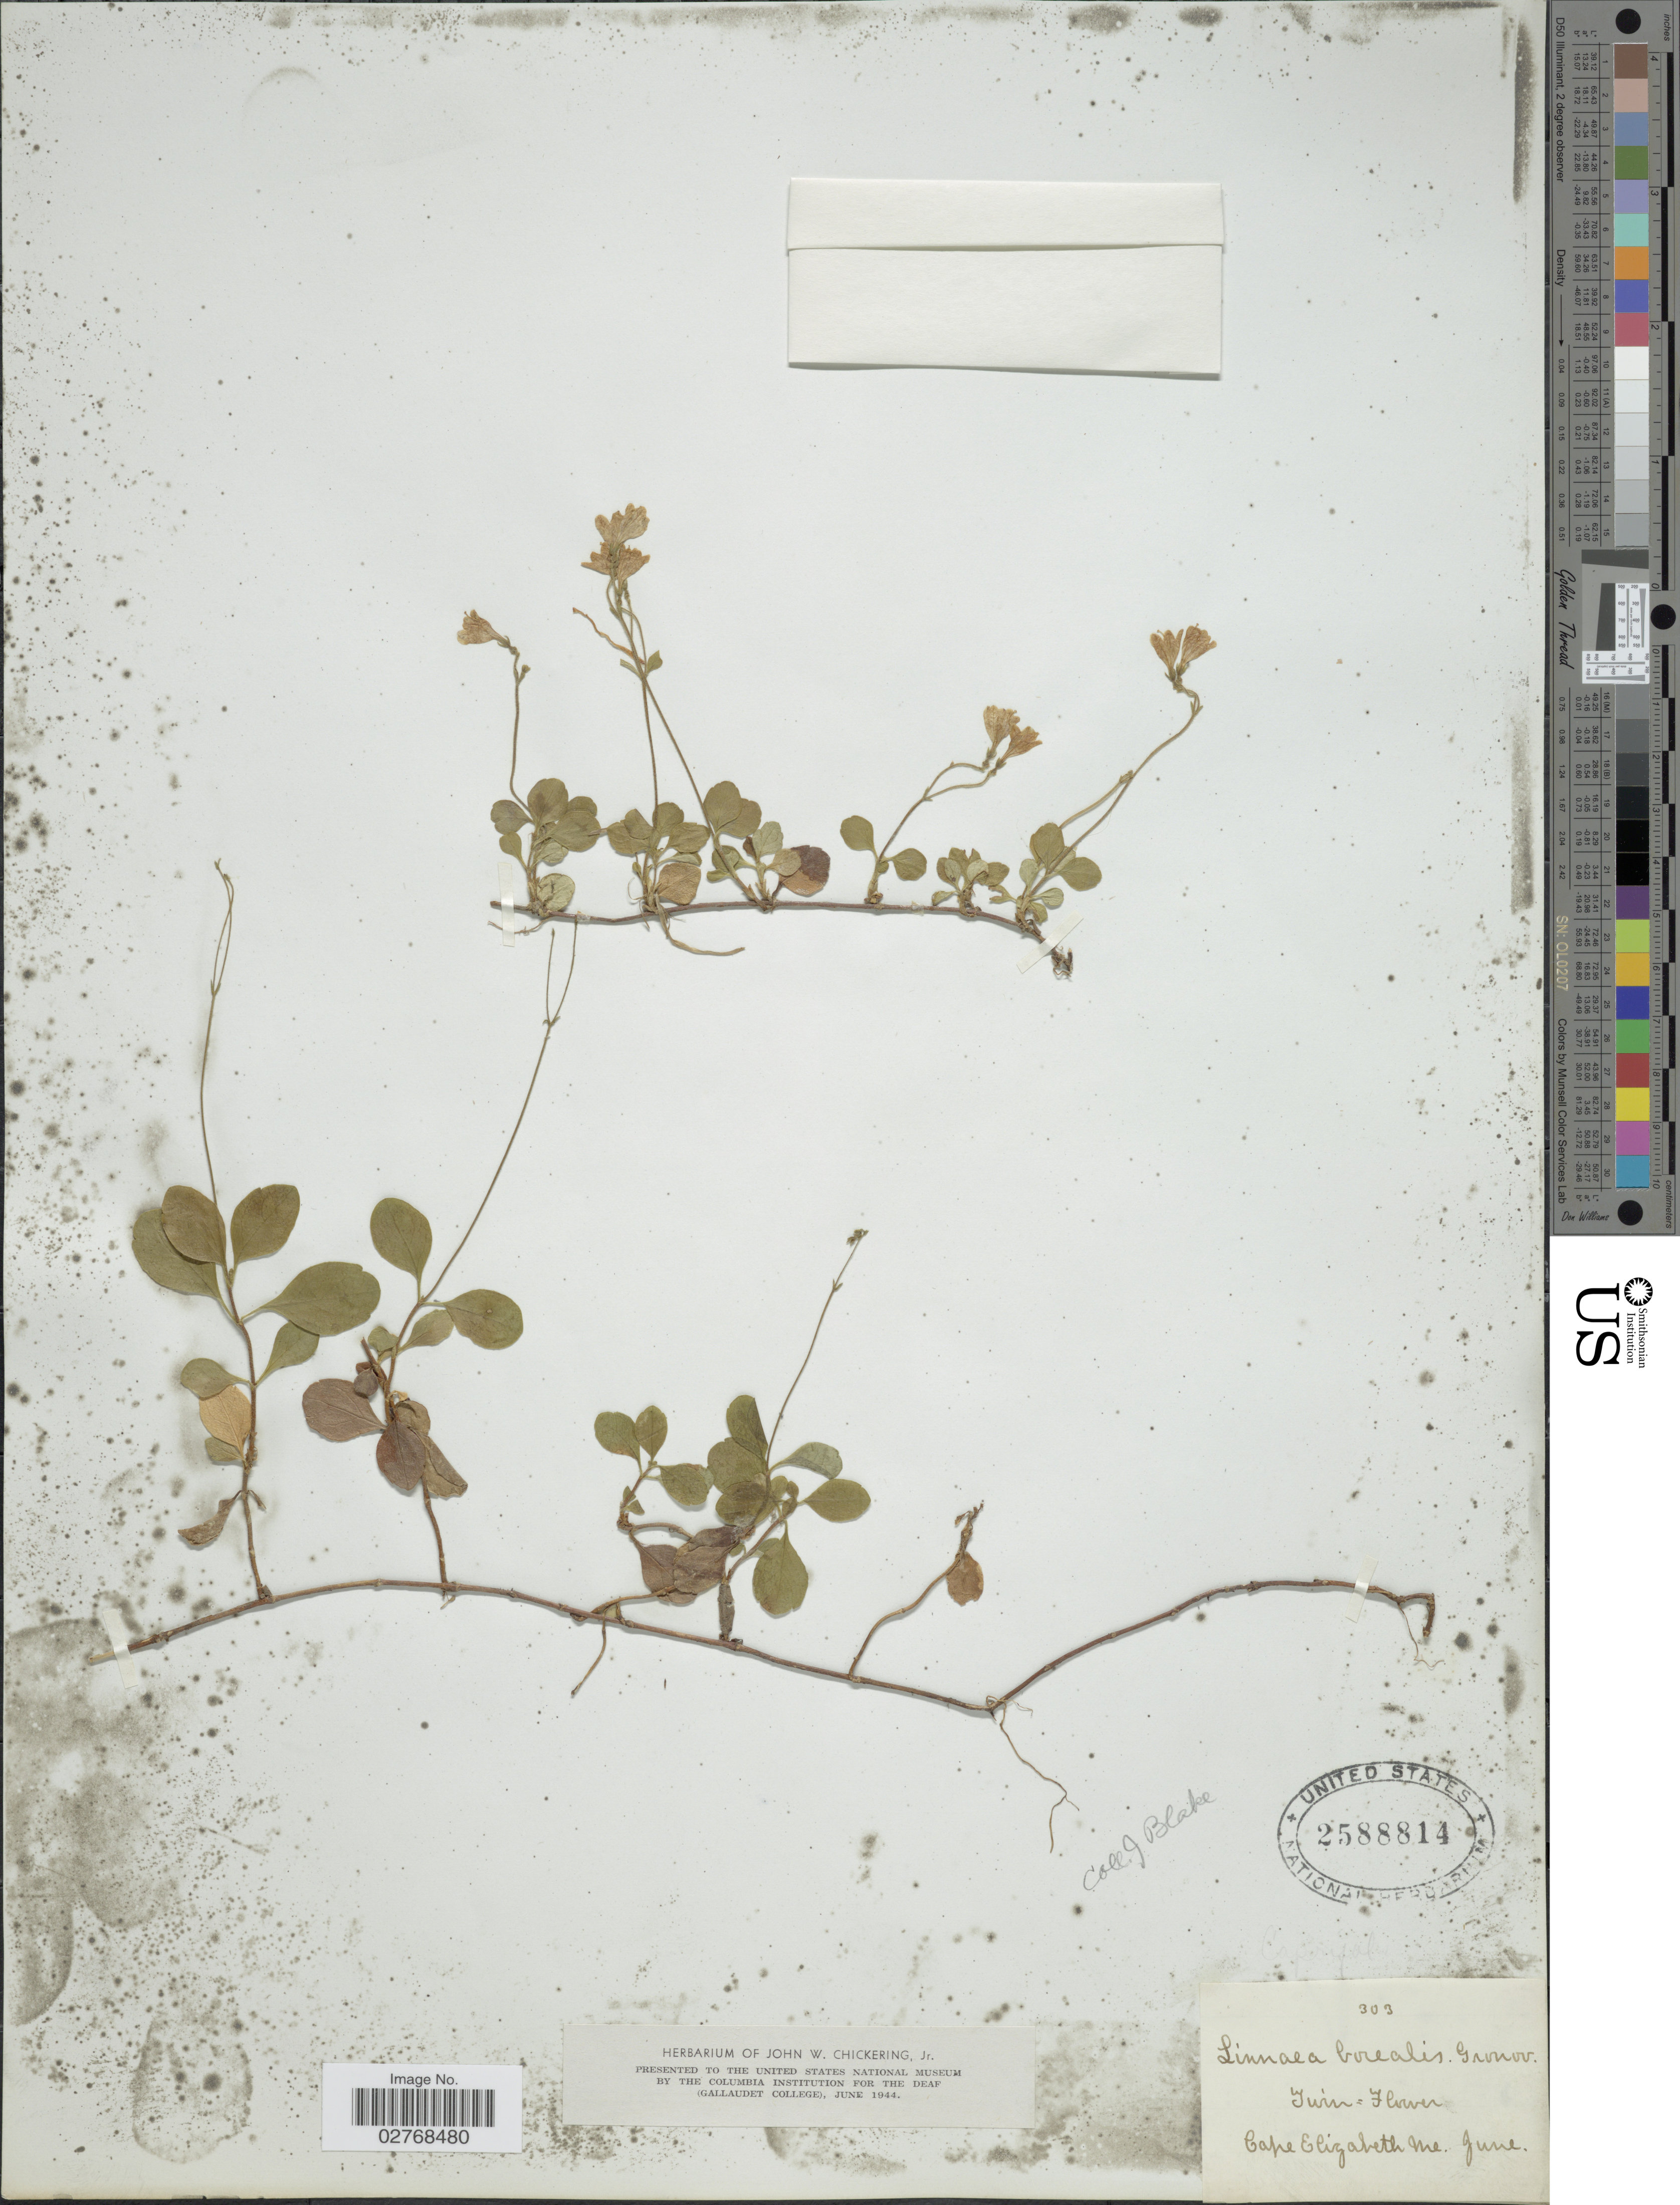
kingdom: Plantae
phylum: Tracheophyta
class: Magnoliopsida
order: Dipsacales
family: Caprifoliaceae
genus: Linnaea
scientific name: Linnaea borealis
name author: L.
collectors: J. Blake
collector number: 303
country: United States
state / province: Maine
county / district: Cumberland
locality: Cape Elizabeth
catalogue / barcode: US 2588814